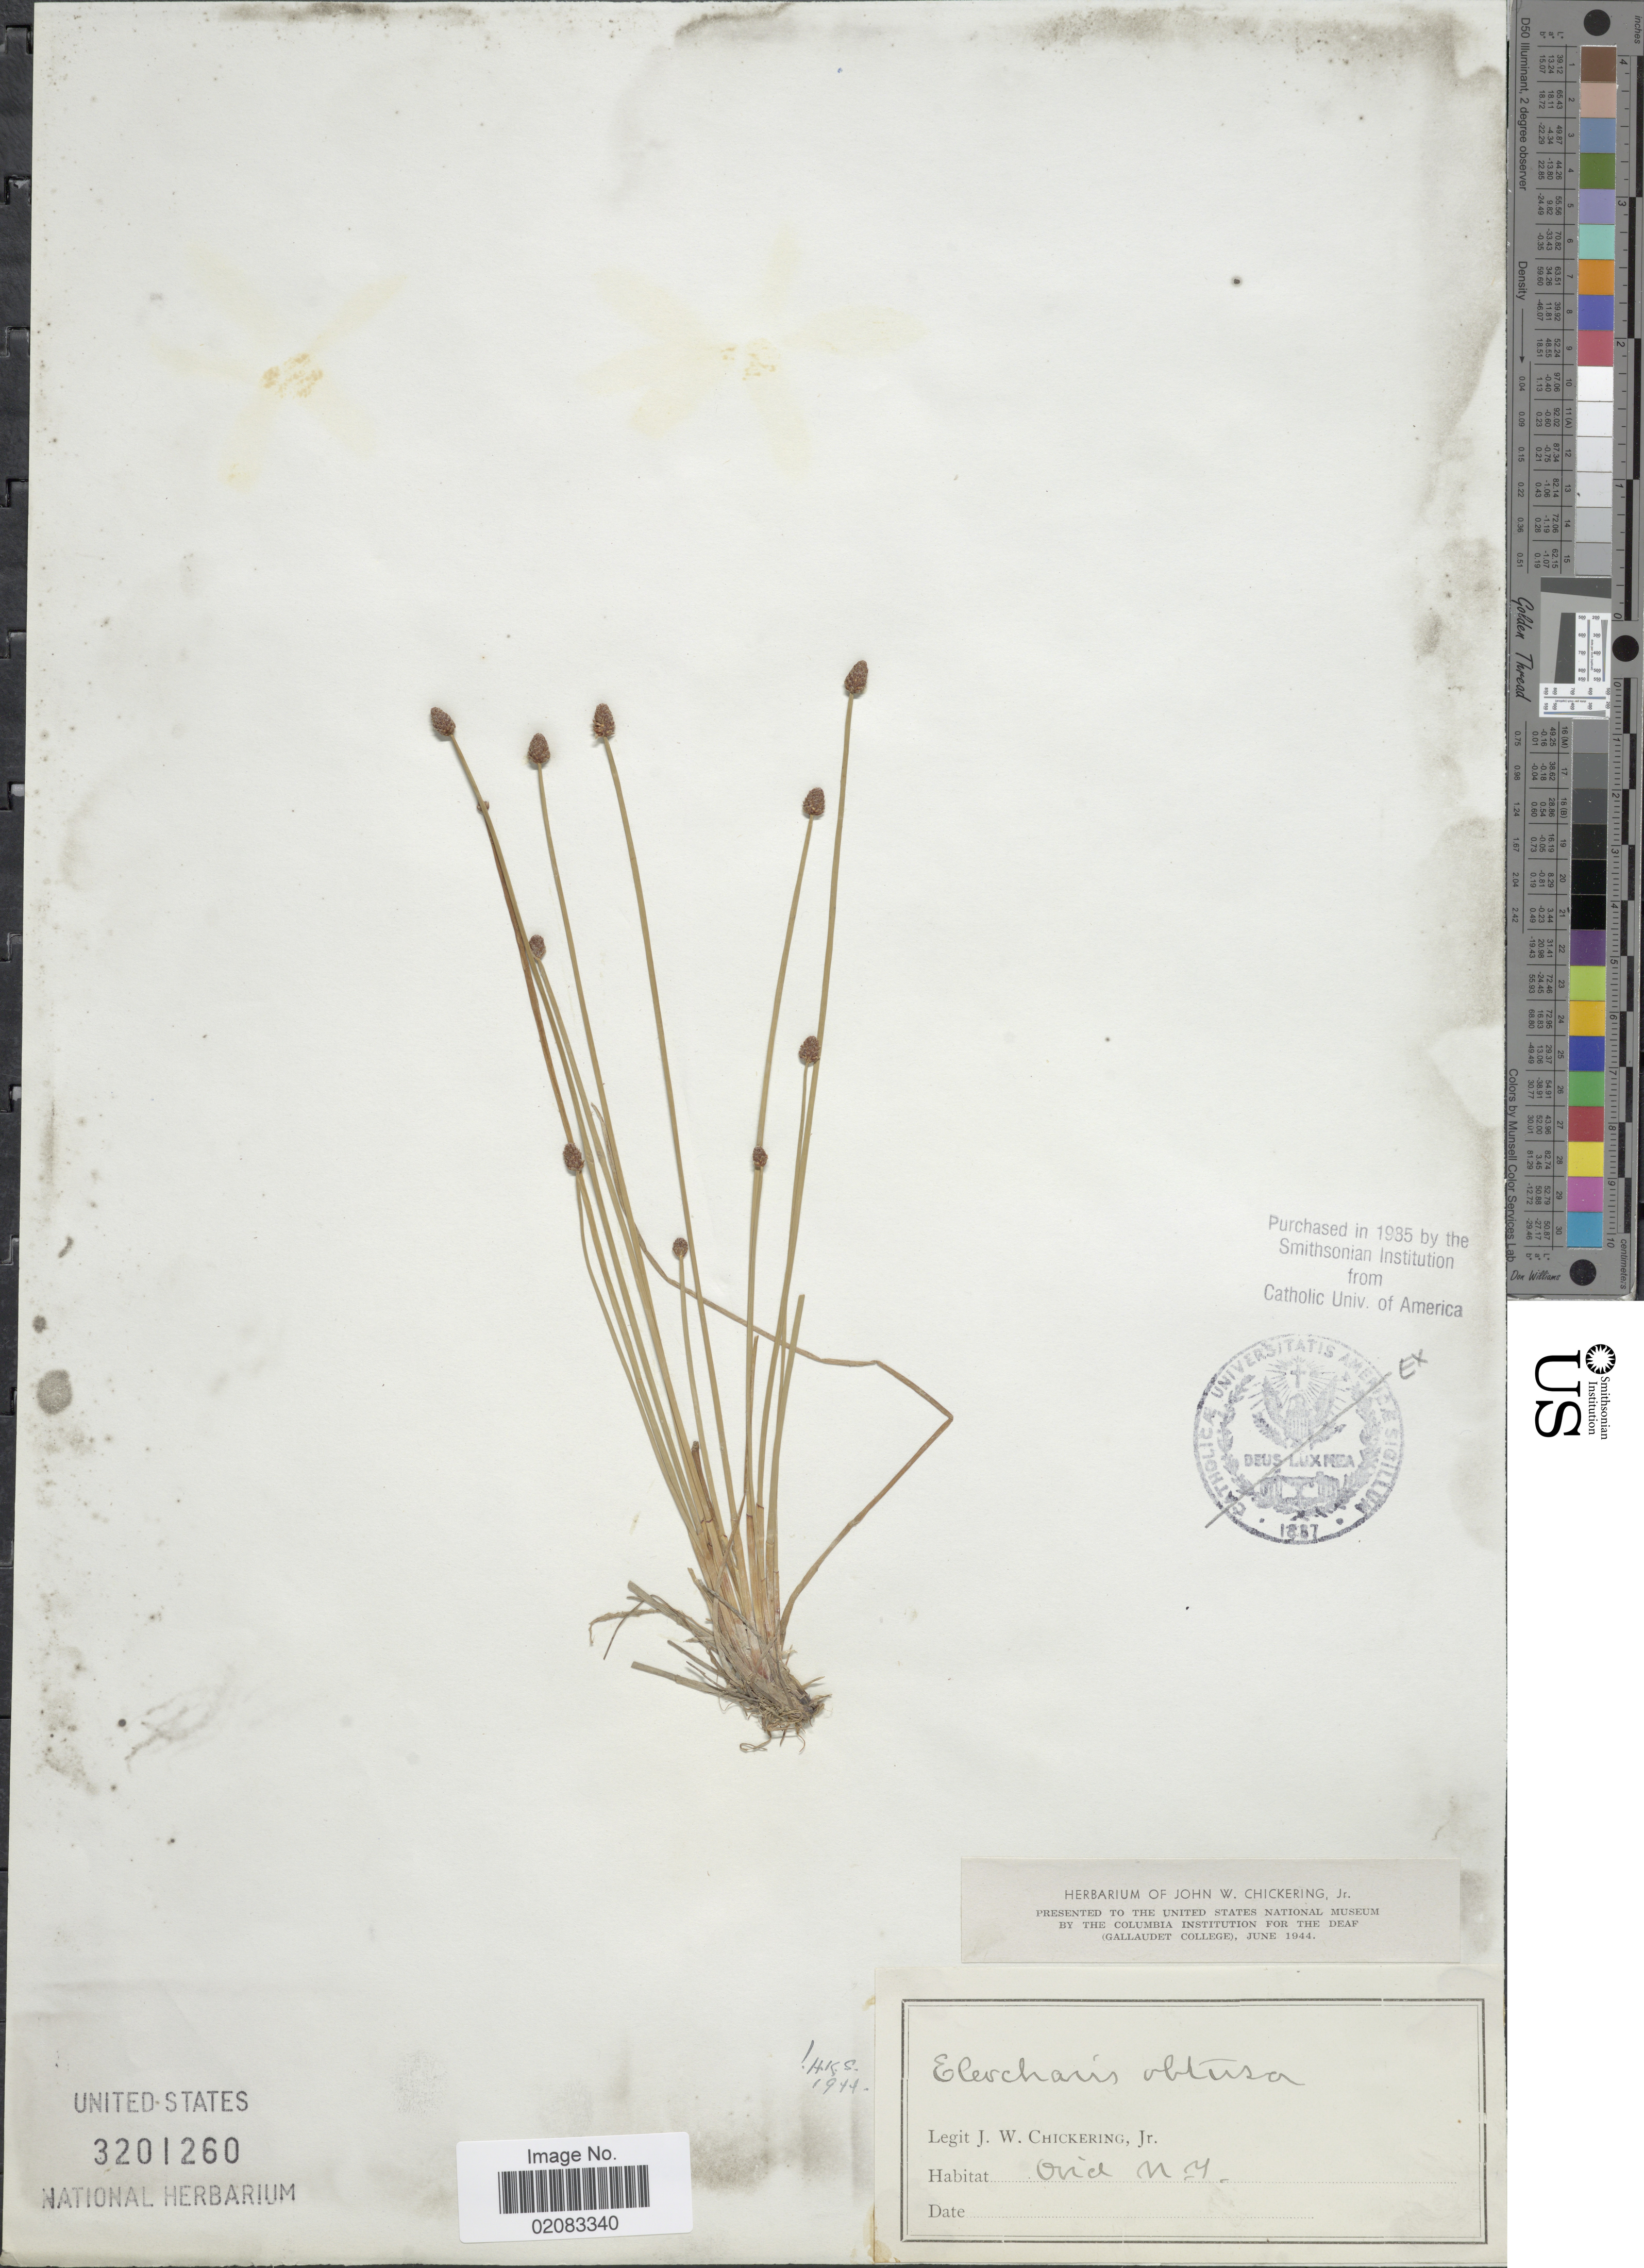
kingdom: Plantae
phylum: Tracheophyta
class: Liliopsida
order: Poales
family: Cyperaceae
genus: Eleocharis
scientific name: Eleocharis obtusa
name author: (Willd.) Schult.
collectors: J. W. Chickering Jr.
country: United States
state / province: New York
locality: Ovid, N.Y.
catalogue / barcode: US 3201260